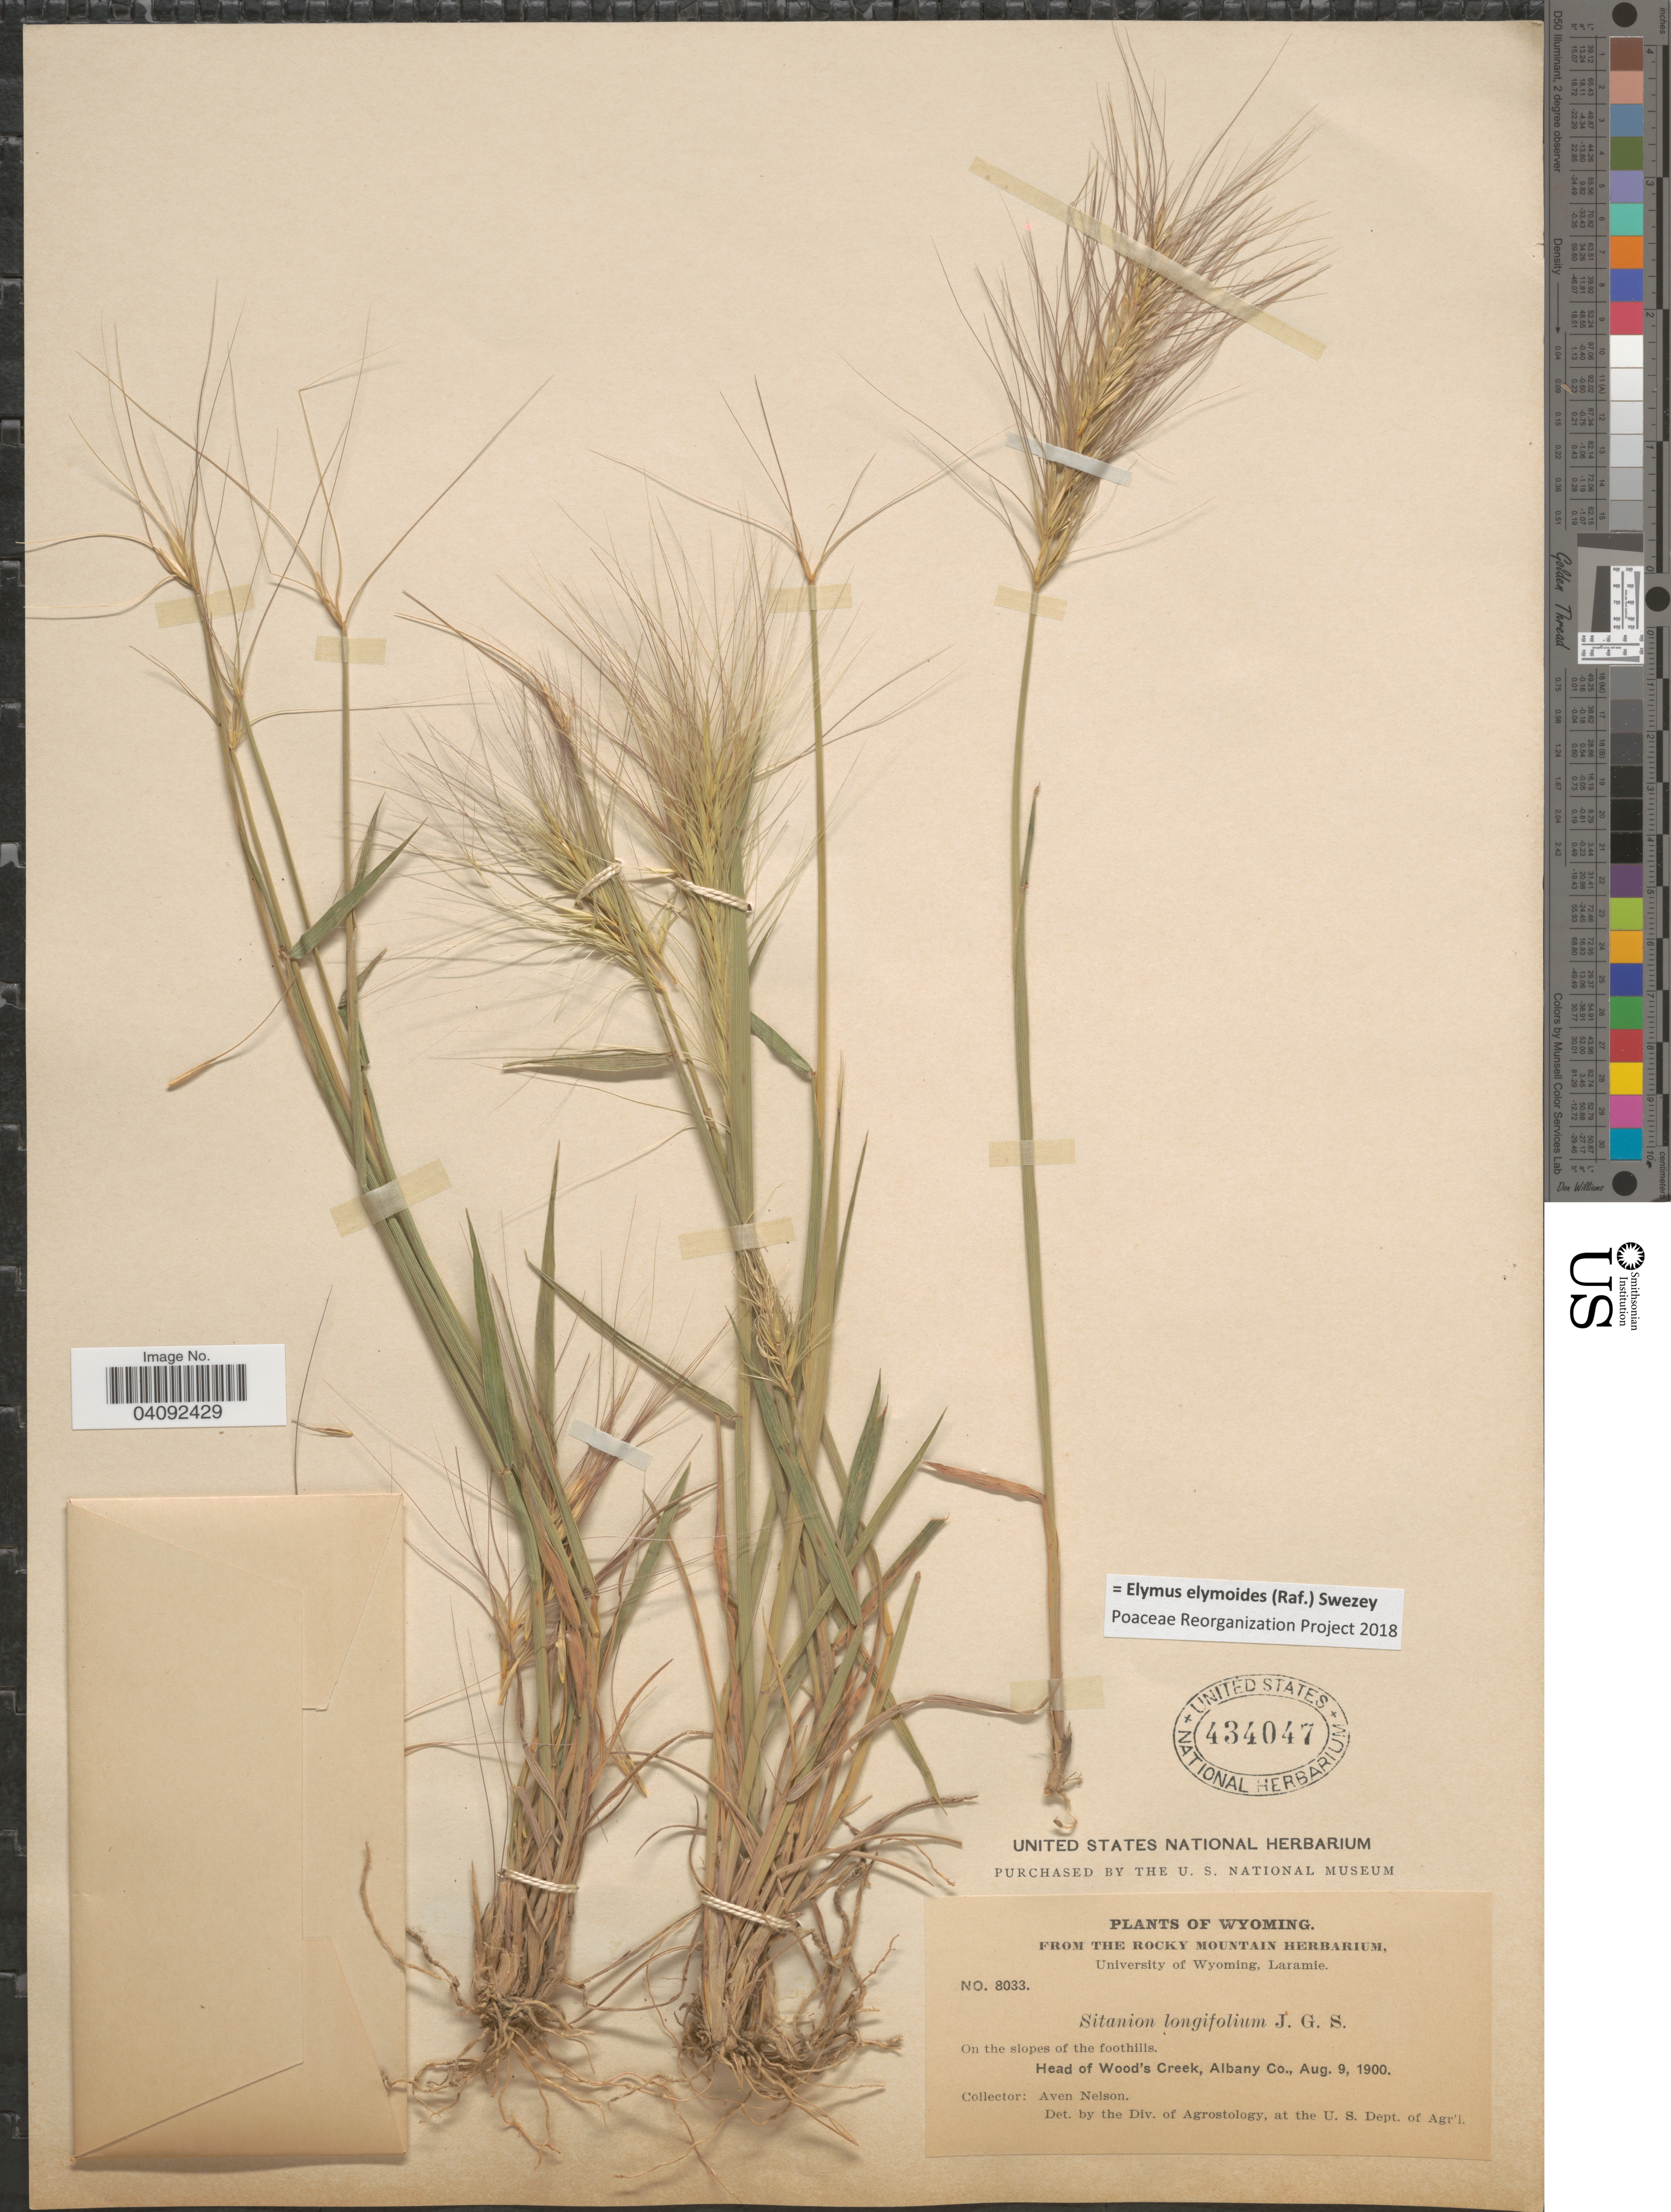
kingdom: Plantae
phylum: Tracheophyta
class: Liliopsida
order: Poales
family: Poaceae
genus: Elymus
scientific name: Elymus elymoides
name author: (Raf.) Swezey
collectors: A. Nelson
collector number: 8033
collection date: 1900-08-09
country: United States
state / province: Wyoming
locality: Head of Wood's Creek, Albany Co.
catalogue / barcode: US 434047